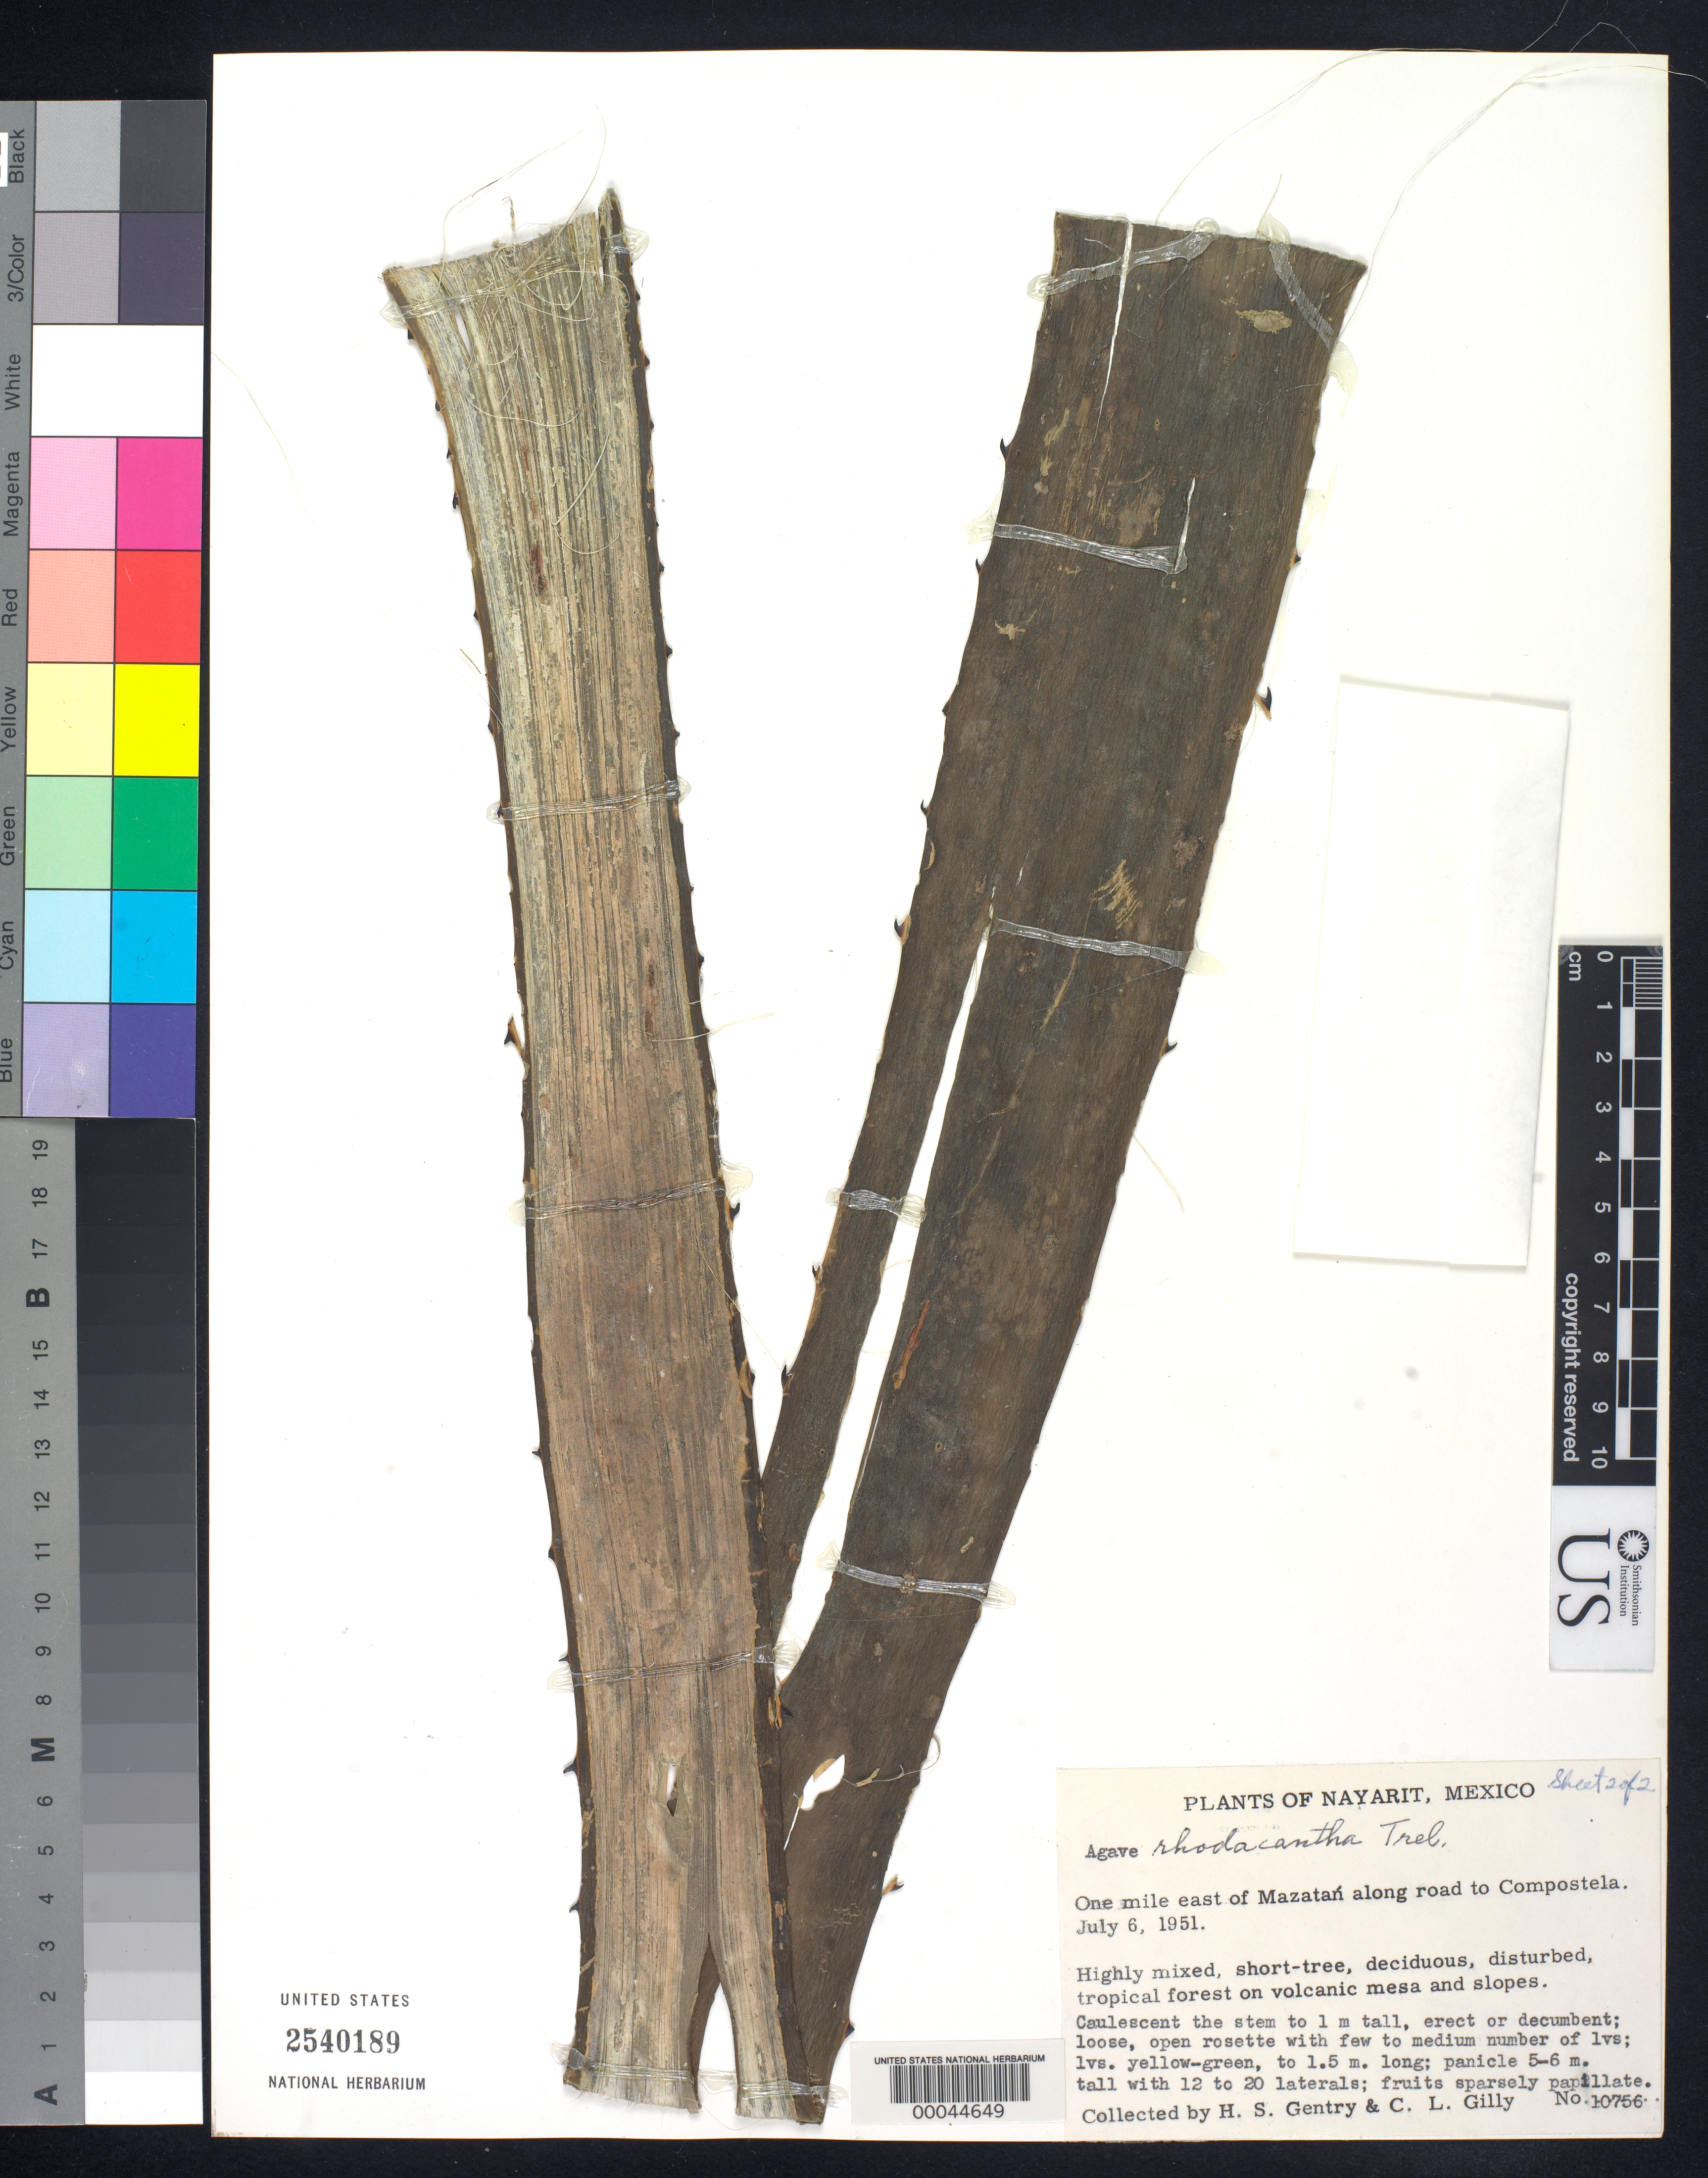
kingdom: Plantae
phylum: Tracheophyta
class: Liliopsida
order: Asparagales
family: Asparagaceae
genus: Agave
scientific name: Agave rhodacantha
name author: Trel.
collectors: H. S. Gentry & C. Gilly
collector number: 10756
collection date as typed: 06 Jul 1951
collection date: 1951-07-06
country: Mexico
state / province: Nayarit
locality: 1 mi E of Mazatan along road to Compostela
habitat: Highly mixed, short tree, deciduous, disturbed, tropical forest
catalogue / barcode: US 2540189